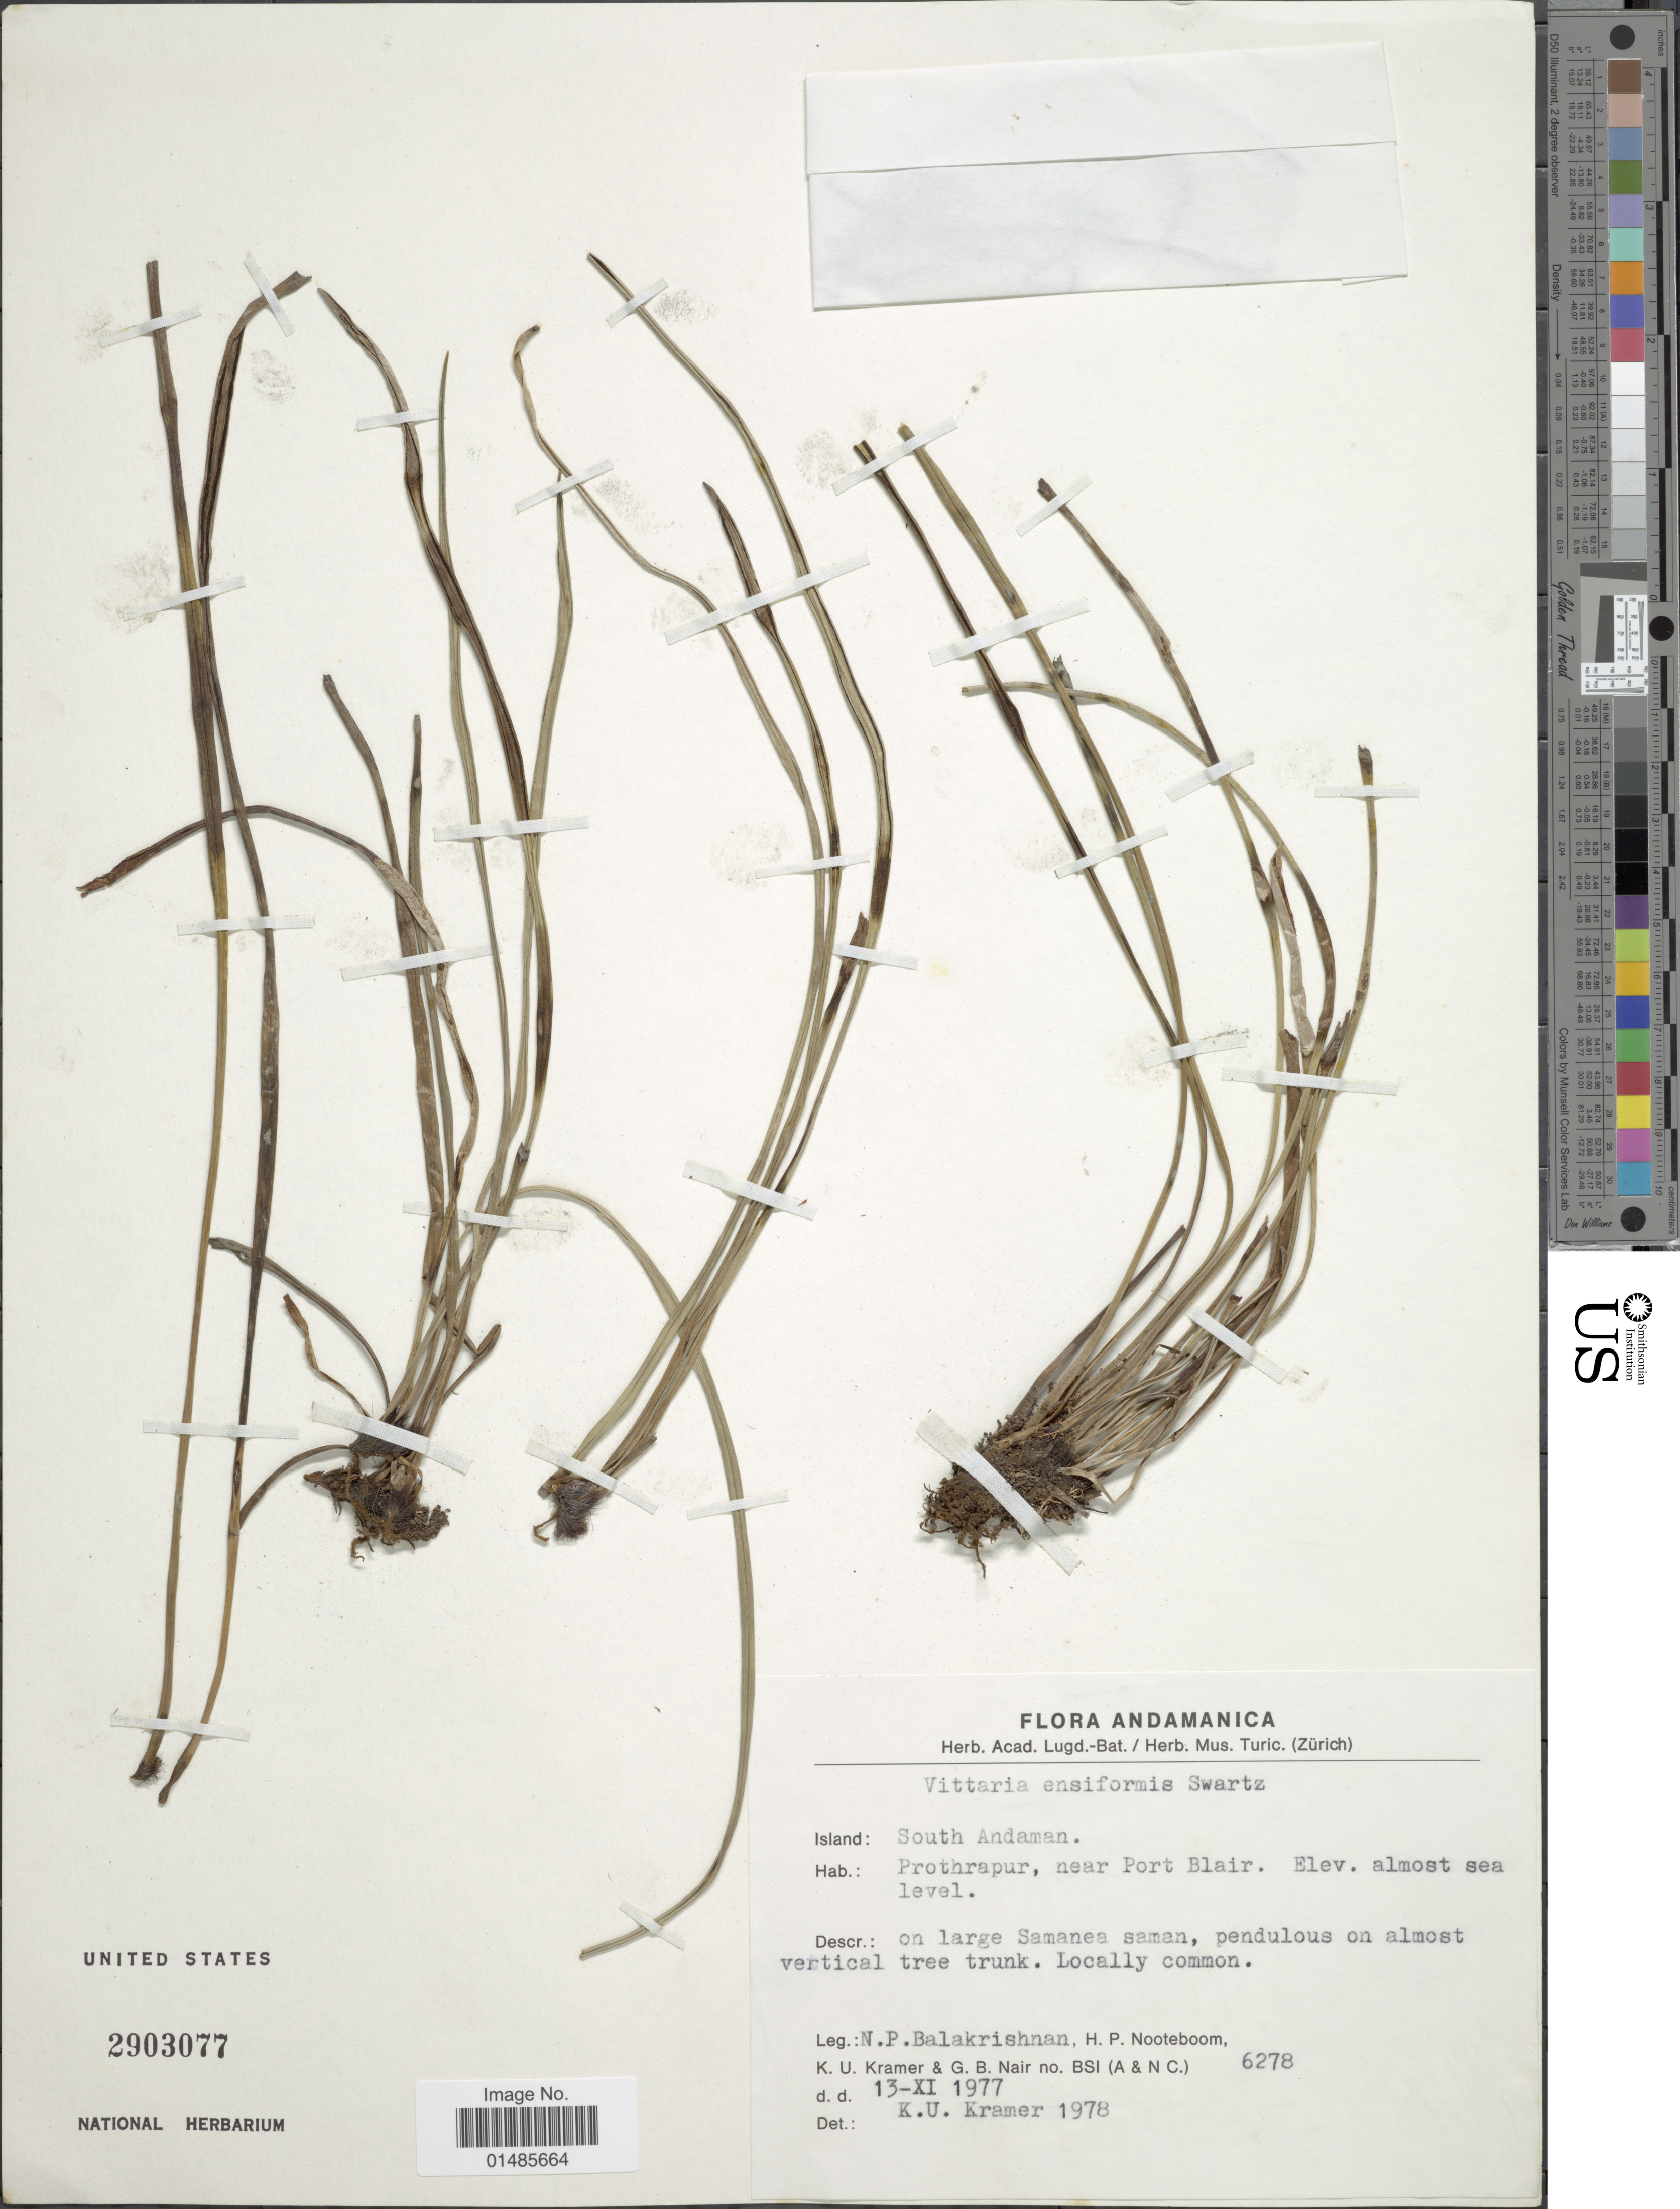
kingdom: Plantae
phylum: Tracheophyta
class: Polypodiopsida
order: Polypodiales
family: Pteridaceae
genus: Haplopteris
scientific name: Haplopteris ensiformis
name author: (Sw.) E.H. Crane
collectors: N. Balakrishnan, H. P. Nooteboom, K. U. Kramer & G. Nair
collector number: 6278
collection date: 1977-11-13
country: India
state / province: Andaman and Nicobar Islands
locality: Island: South Andaman. Prothrapur, near Port Blair.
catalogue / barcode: US 2903077